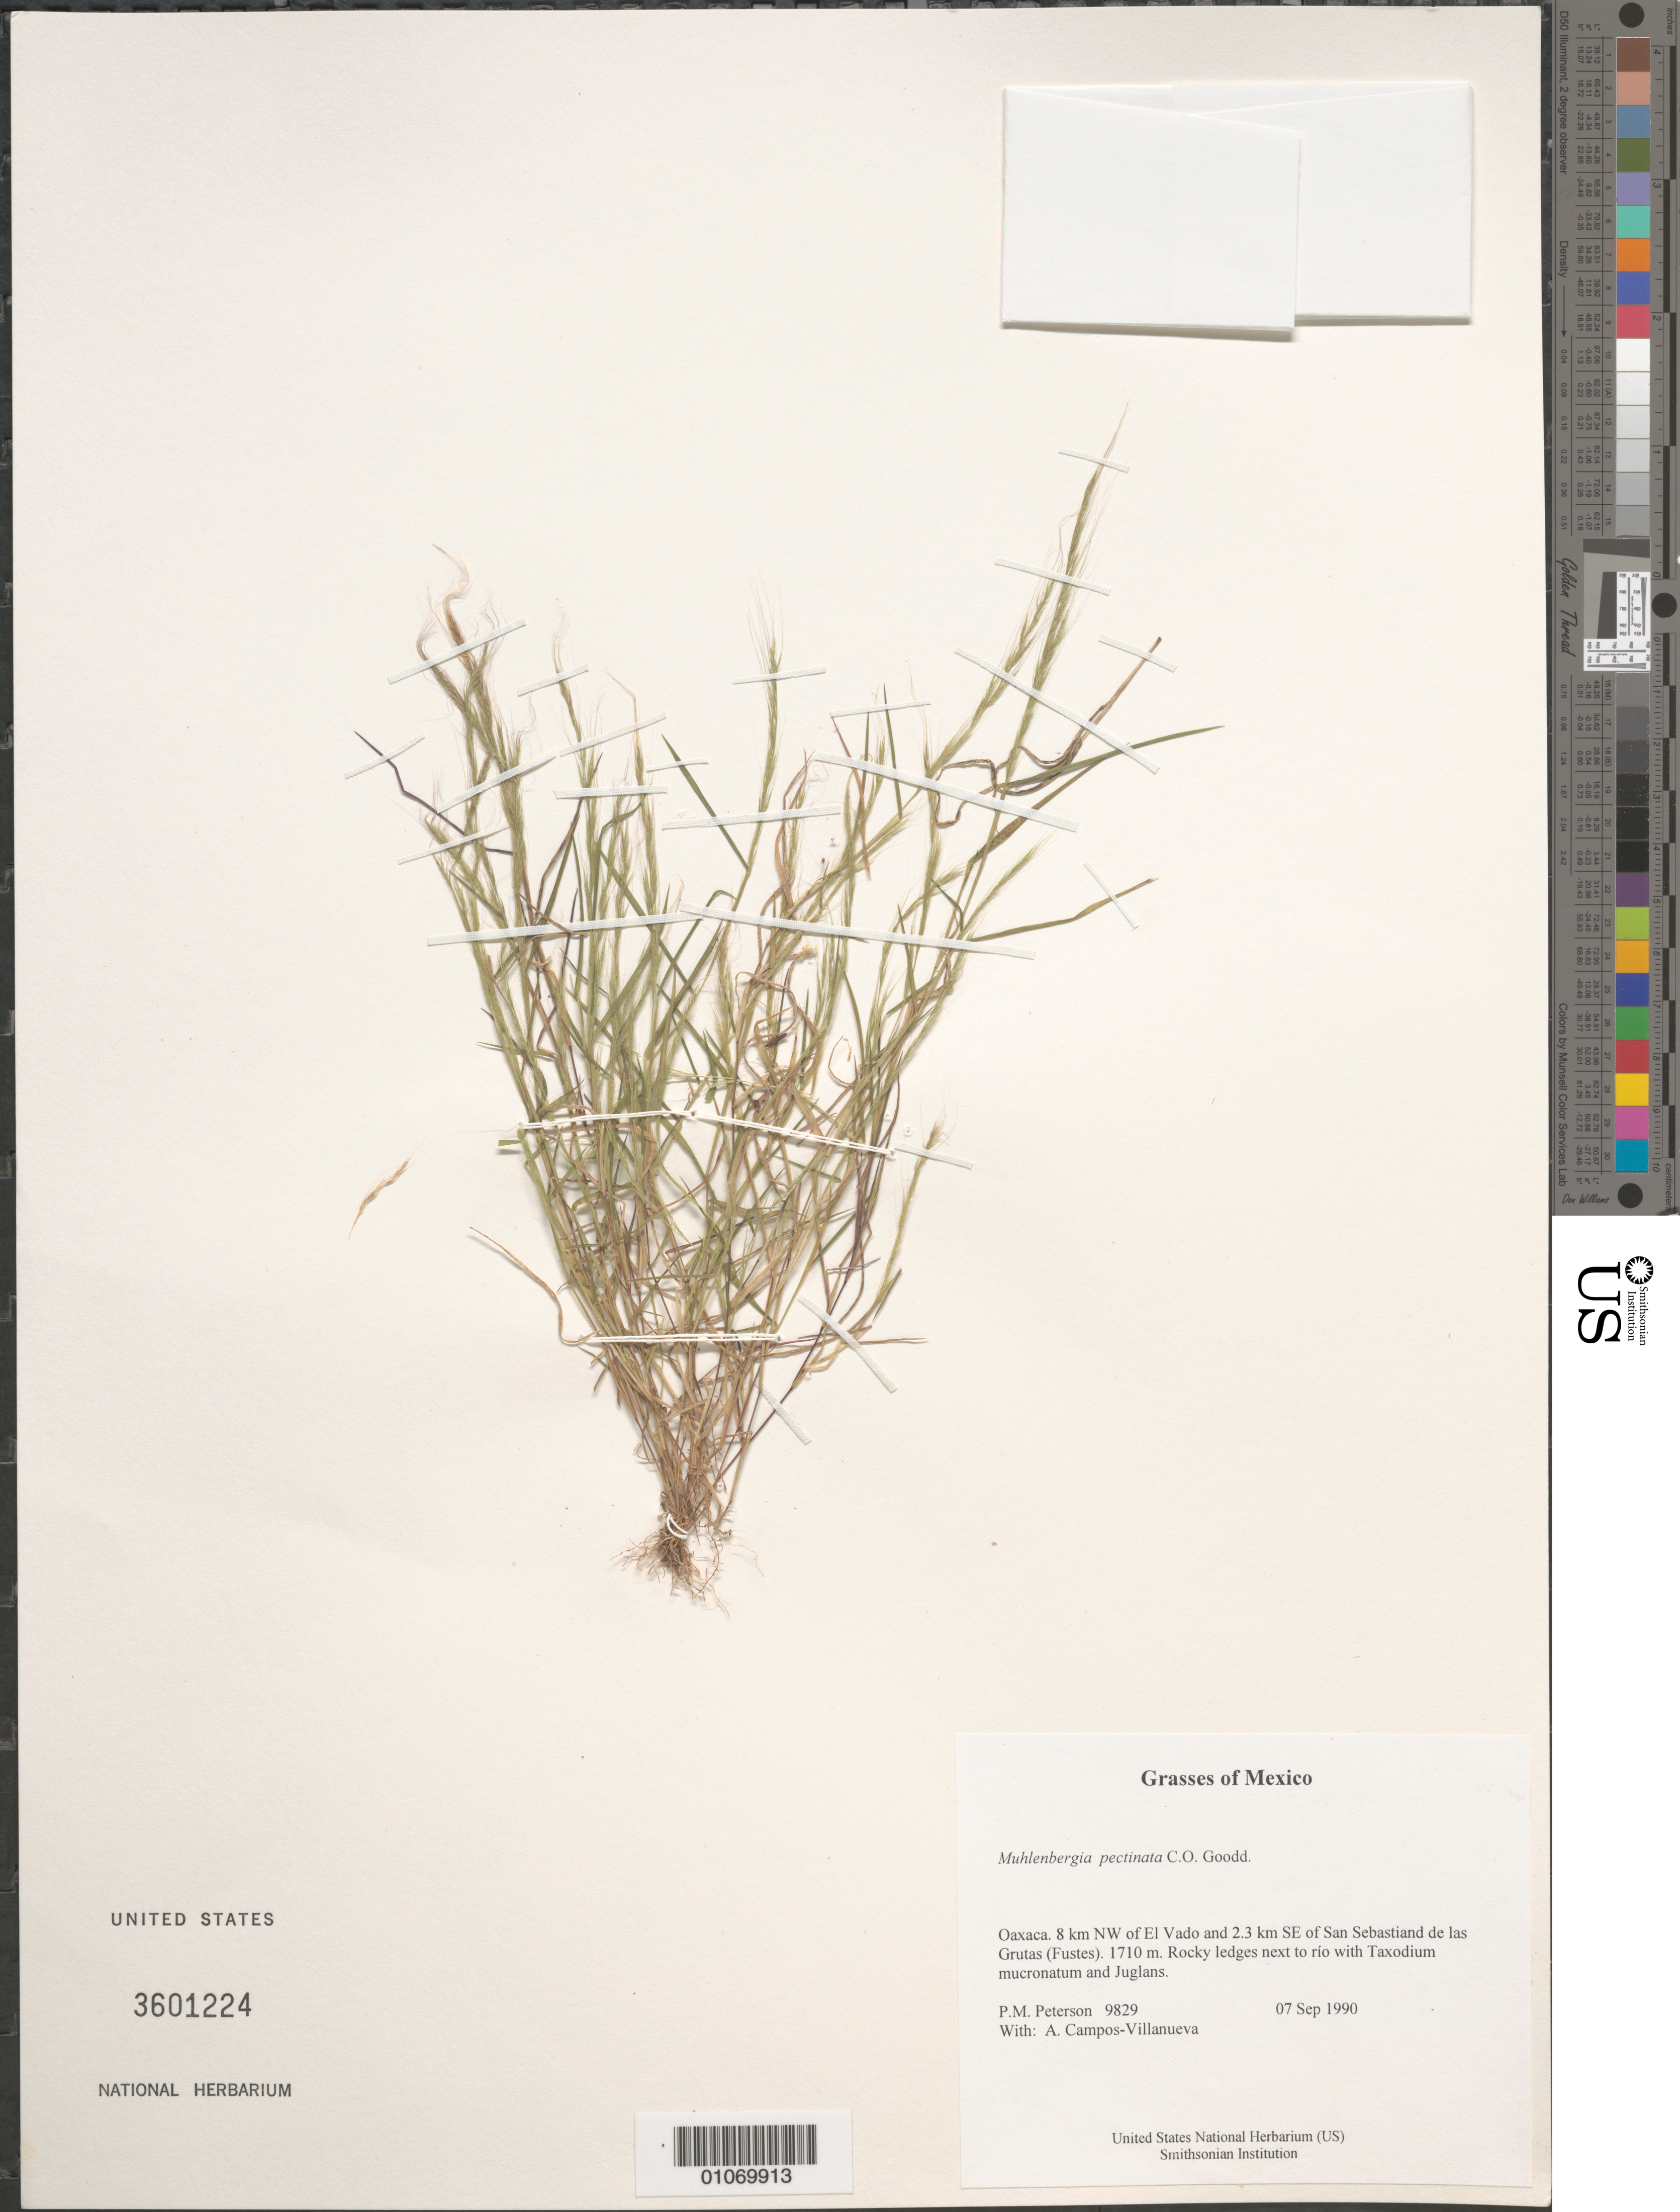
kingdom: Plantae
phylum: Tracheophyta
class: Liliopsida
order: Poales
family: Poaceae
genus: Muhlenbergia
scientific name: Muhlenbergia pectinata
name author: C.O. Goodd.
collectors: P. M. Peterson & A. Campos-Villanueva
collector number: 09829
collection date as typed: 07 Sep 1990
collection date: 1990-09-07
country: Mexico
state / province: Oaxaca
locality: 8 km NW of El Vado and 2.3 km SE of San Sebastiand de las Grutas (Fustes).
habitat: Rocky ledges next to río with Taxodium mucronatum and Juglans.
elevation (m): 1710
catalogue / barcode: US 3601224